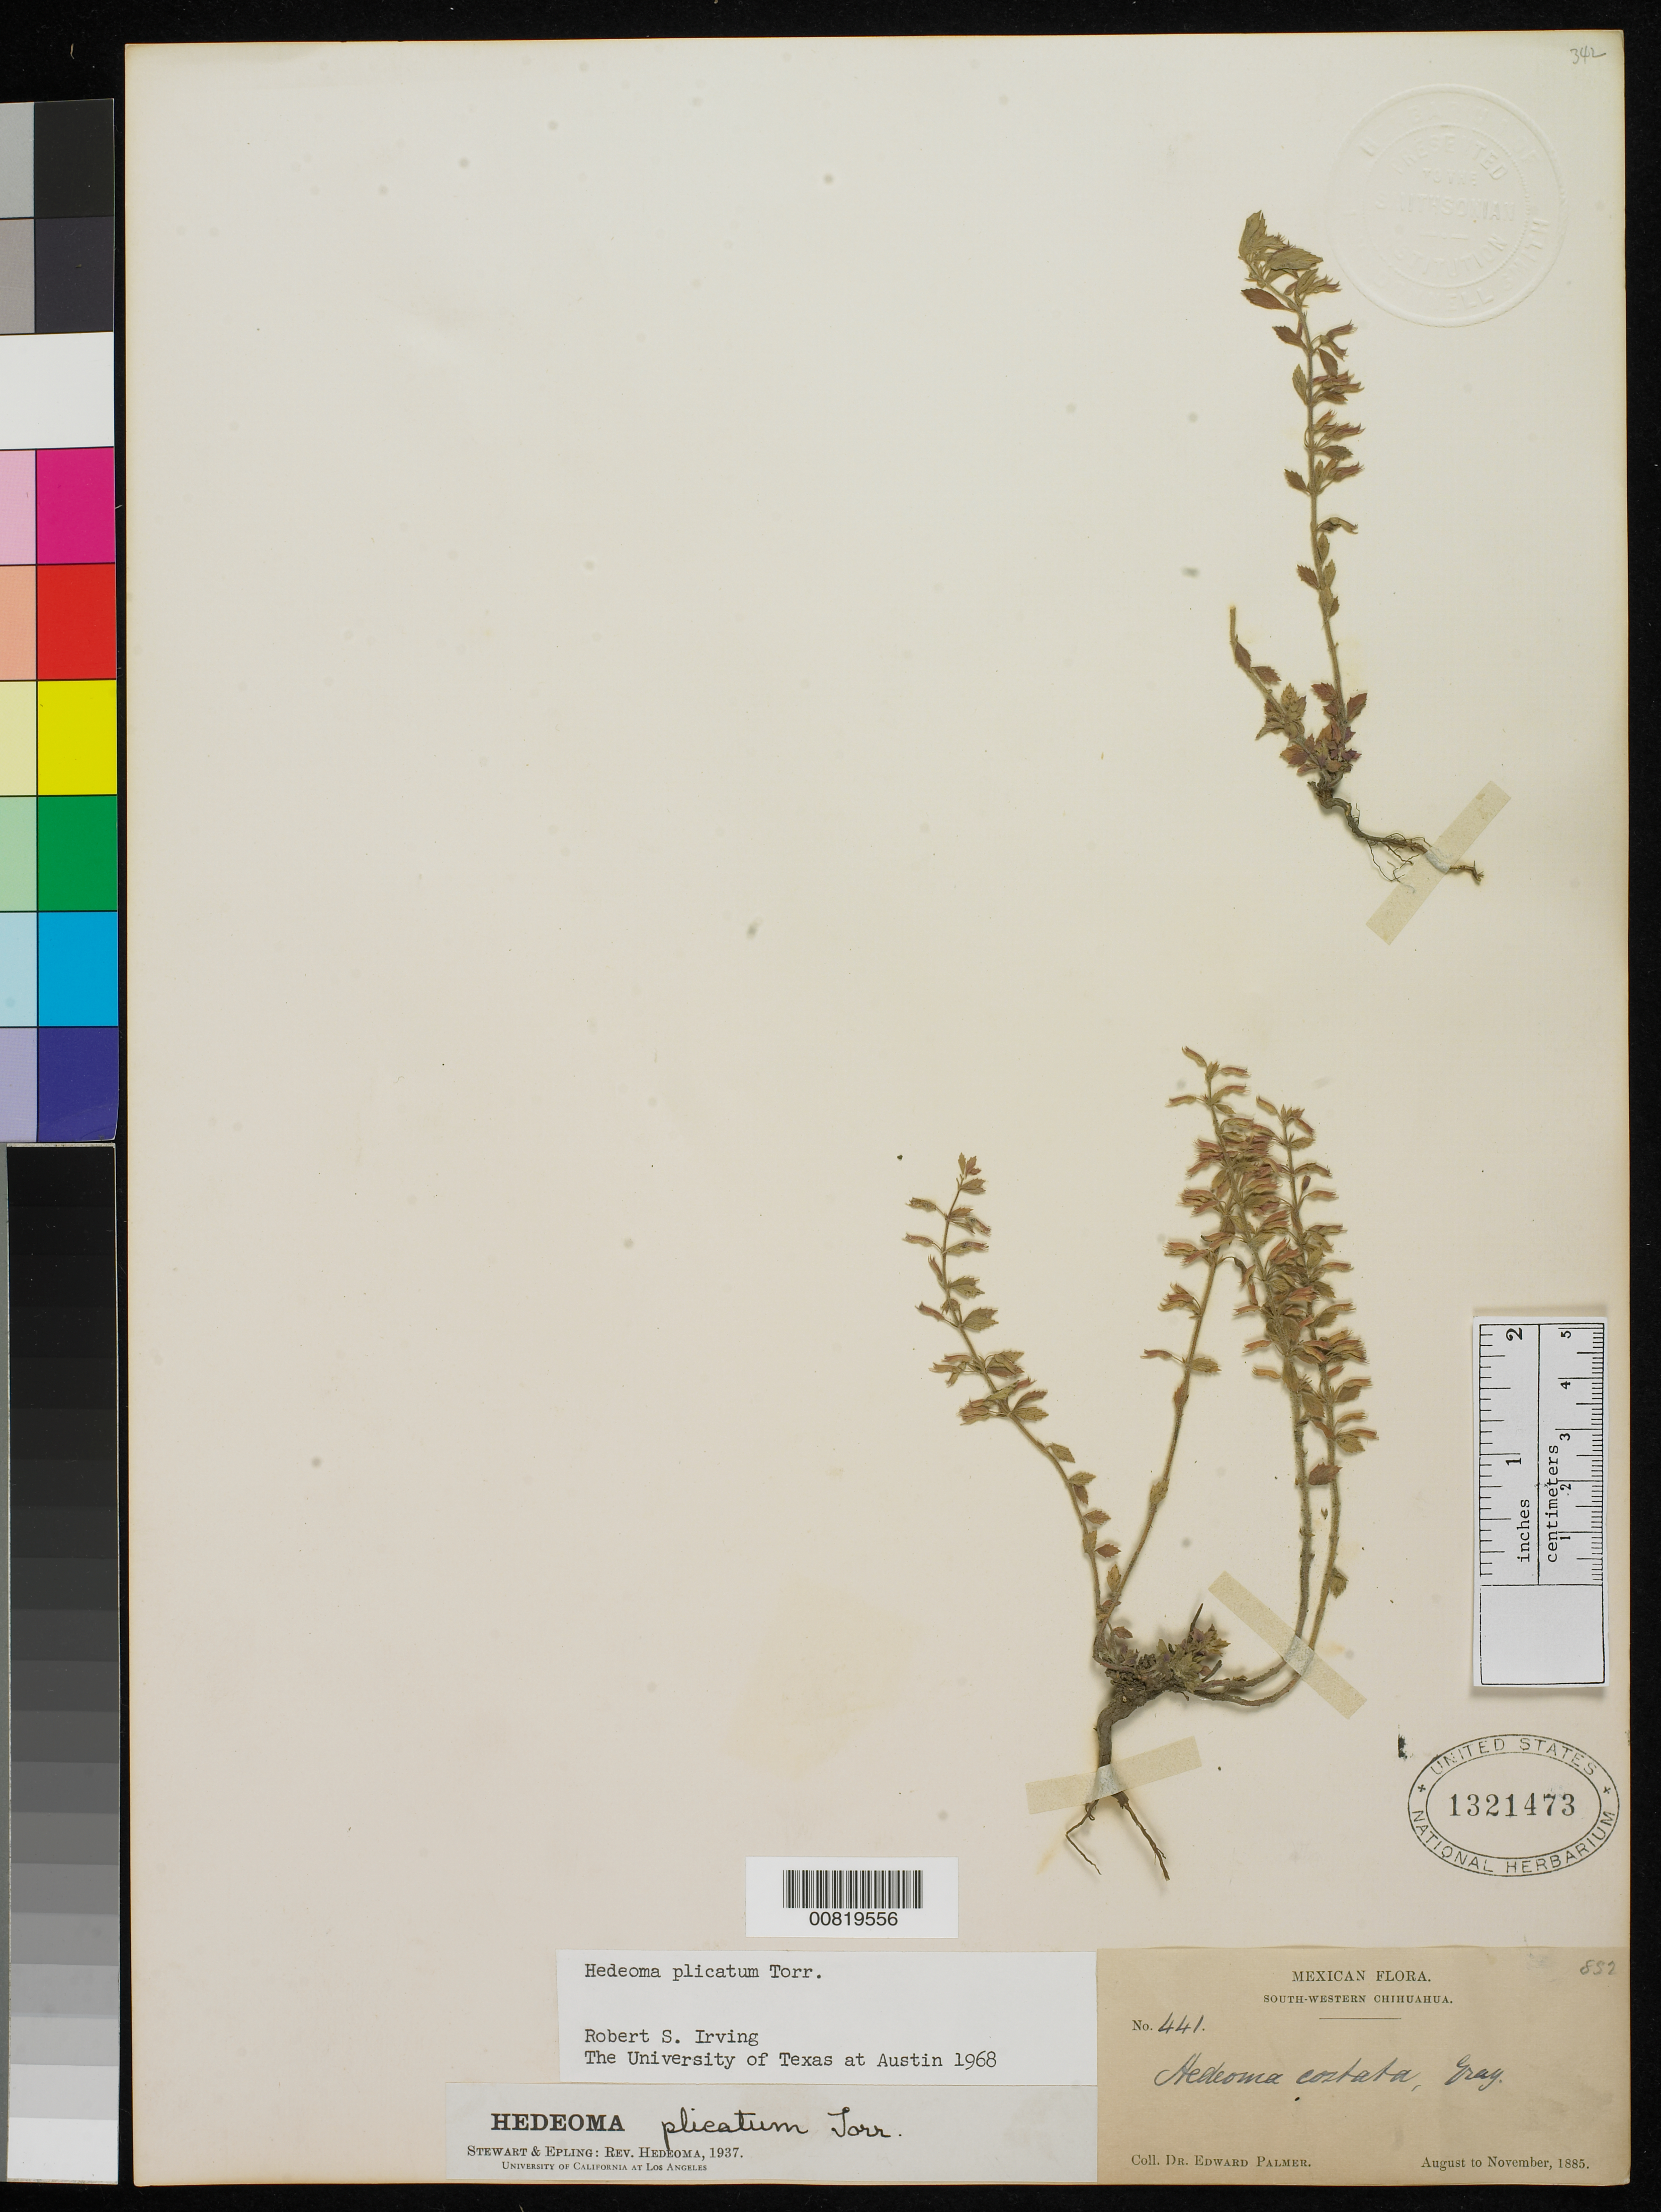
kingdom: Plantae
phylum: Tracheophyta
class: Magnoliopsida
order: Lamiales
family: Lamiaceae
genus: Hedeoma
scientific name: Hedeoma plicatum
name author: Torr. in Emory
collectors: E. Palmer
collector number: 441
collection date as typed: Aug 1885 to -- Nov 1885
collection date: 1885-08/1885-11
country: Mexico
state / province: Chihuahua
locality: South-Western Chihuahua.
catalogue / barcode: US 1321473